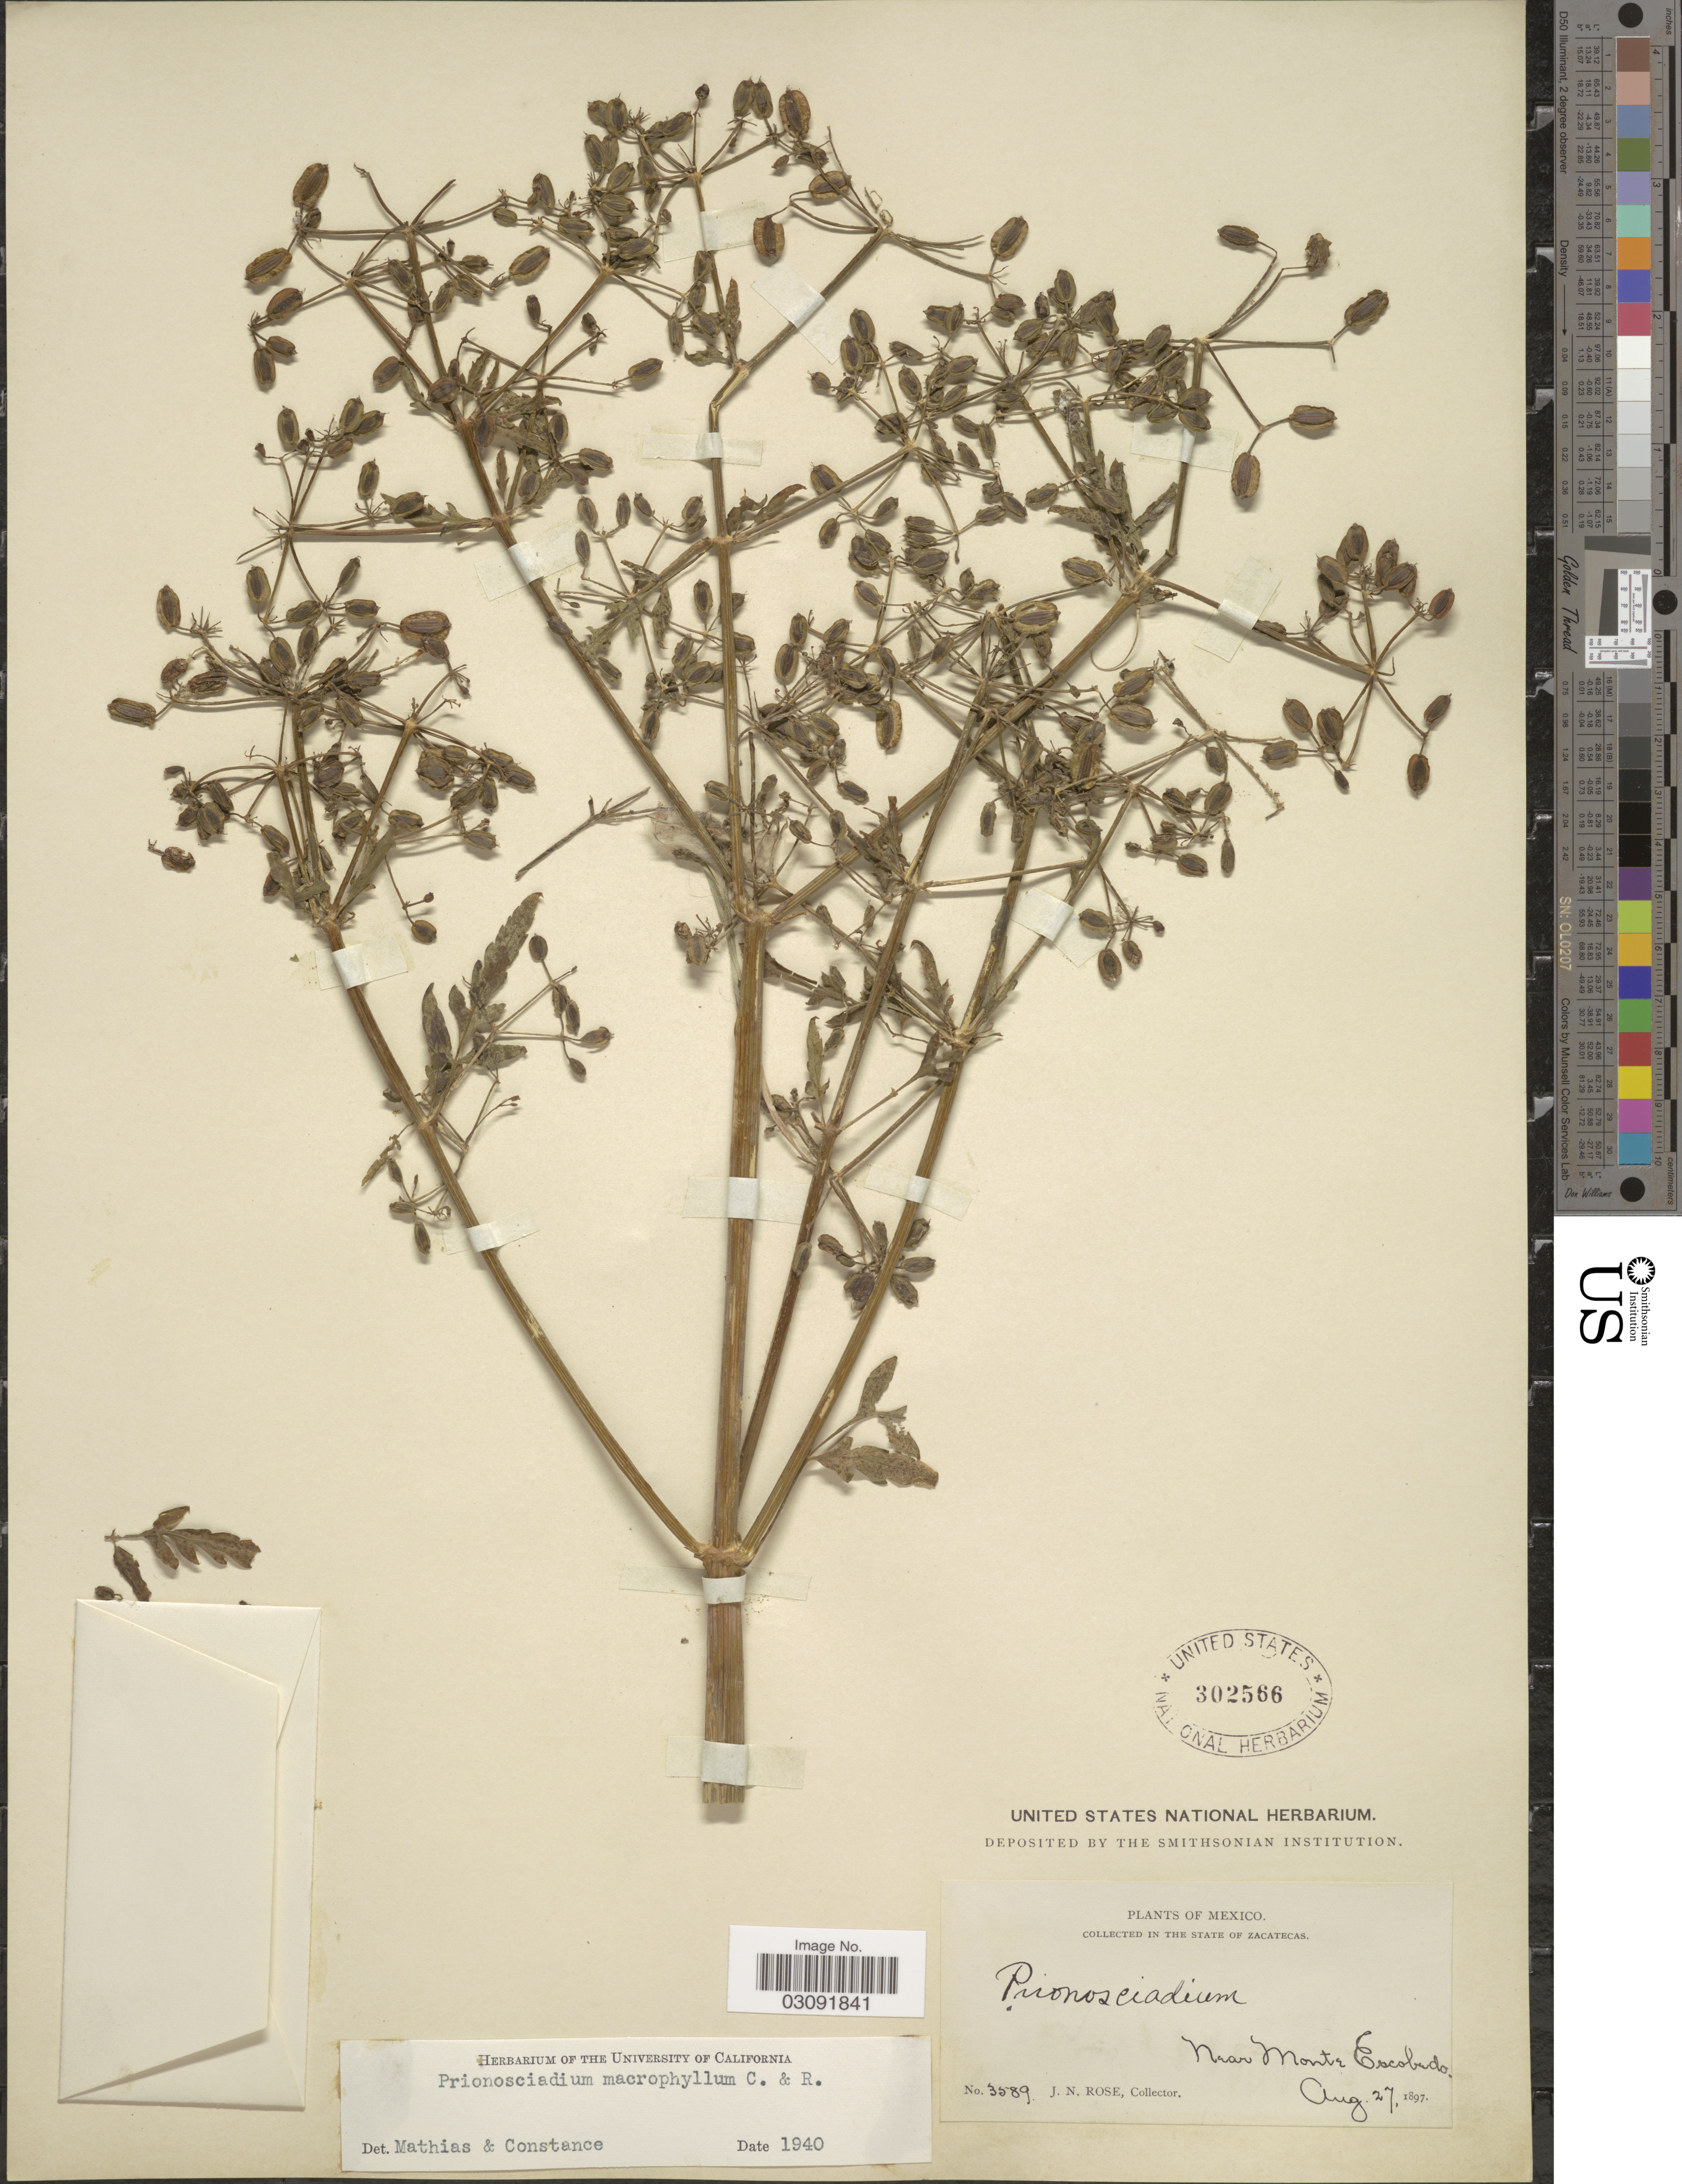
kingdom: Plantae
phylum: Tracheophyta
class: Magnoliopsida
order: Apiales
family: Apiaceae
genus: Prionosciadium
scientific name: Prionosciadium macrophyllum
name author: J.M. Coult. & Rose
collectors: J. N. Rose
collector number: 3589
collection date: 1897-08-27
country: Mexico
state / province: Zacatecas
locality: In The State of Zacatecas, Near Monte Escobedo.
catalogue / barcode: US 302566